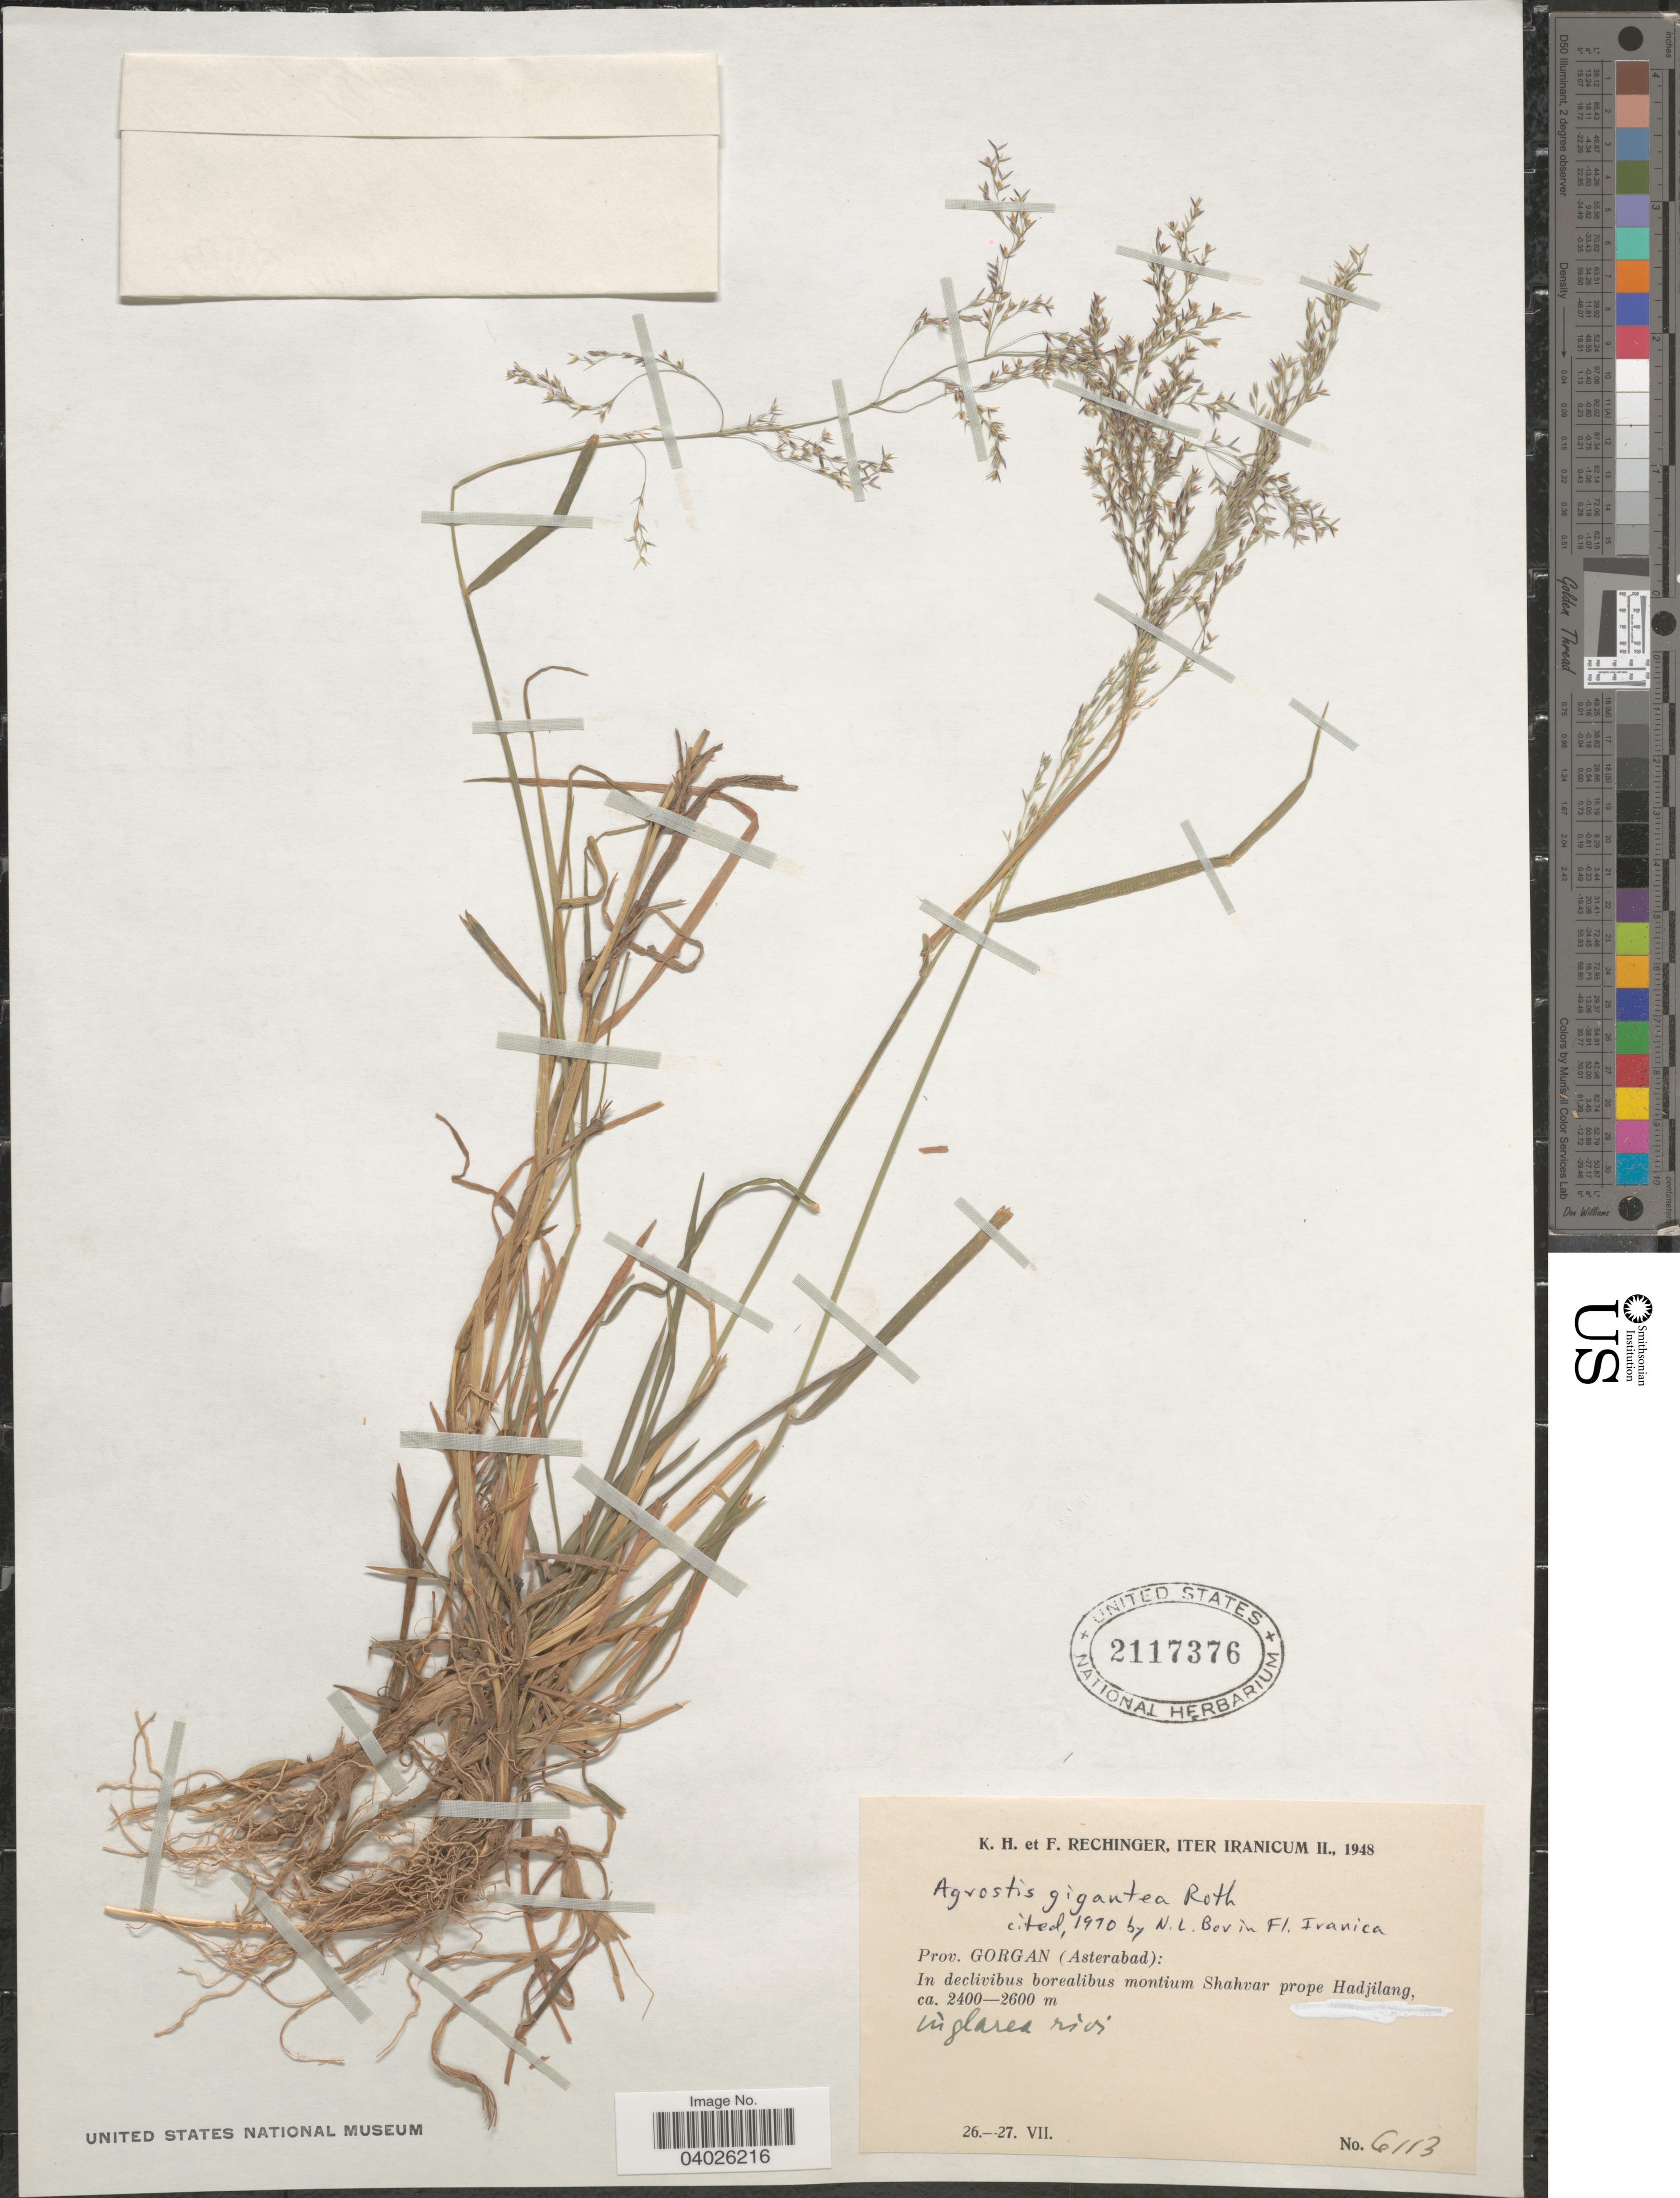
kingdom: Plantae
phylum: Tracheophyta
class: Liliopsida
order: Poales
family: Poaceae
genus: Agrostis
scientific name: Agrostis gigantea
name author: Roth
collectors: K. H. Rechinger & F. Rechinger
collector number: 6113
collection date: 1948-07-26/1948-07-27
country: Iran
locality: Iter Iranicum II. Prov. Gorgan (Asterabad): In declivibus borealibus montium Shahvar prope Hadjilang. In glarea [interpreted] rivi.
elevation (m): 2400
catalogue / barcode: US 2117376